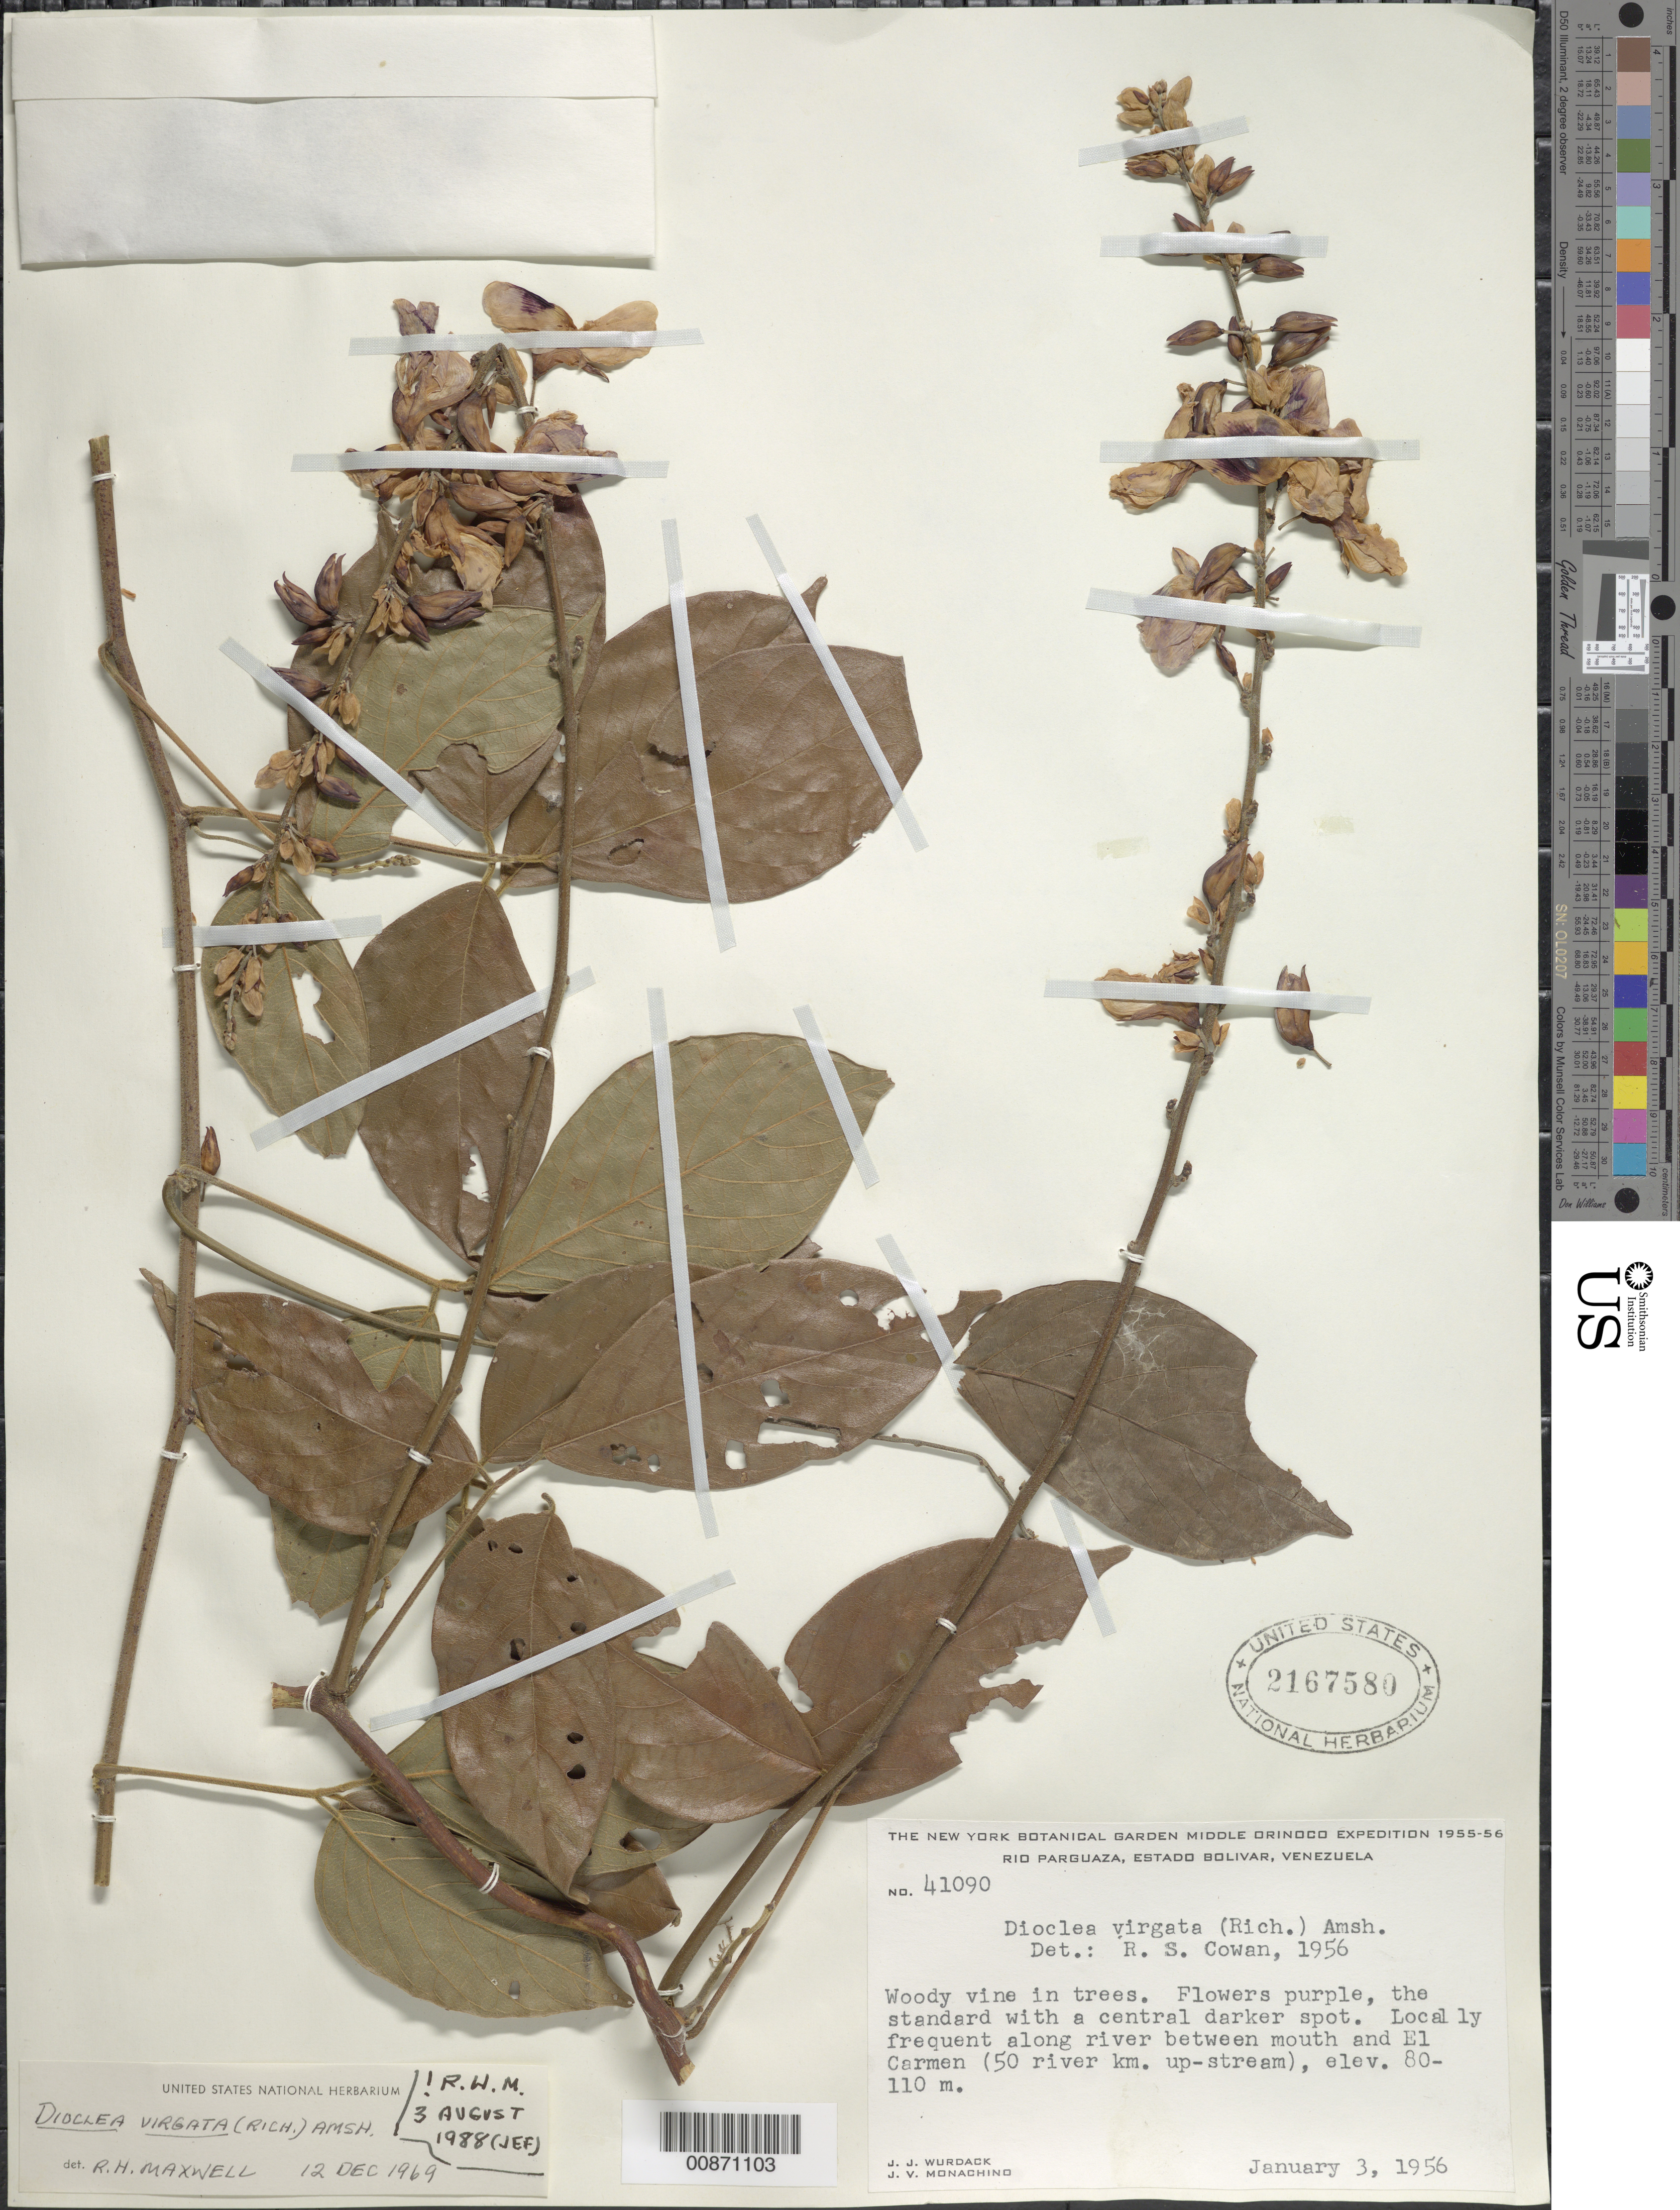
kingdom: Plantae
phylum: Tracheophyta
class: Magnoliopsida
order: Fabales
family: Fabaceae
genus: Dioclea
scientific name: Dioclea virgata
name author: (Rich.) Amshoff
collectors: J. J. Wurdack & J. V. Monachino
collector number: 41090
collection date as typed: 3-Jan-56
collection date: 1956-01-03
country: Venezuela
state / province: Bolívar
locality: Río Parguaza, along river between mouth & El Carmen (50 river km upstream)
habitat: In trees, along river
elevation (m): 80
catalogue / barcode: US 2167580